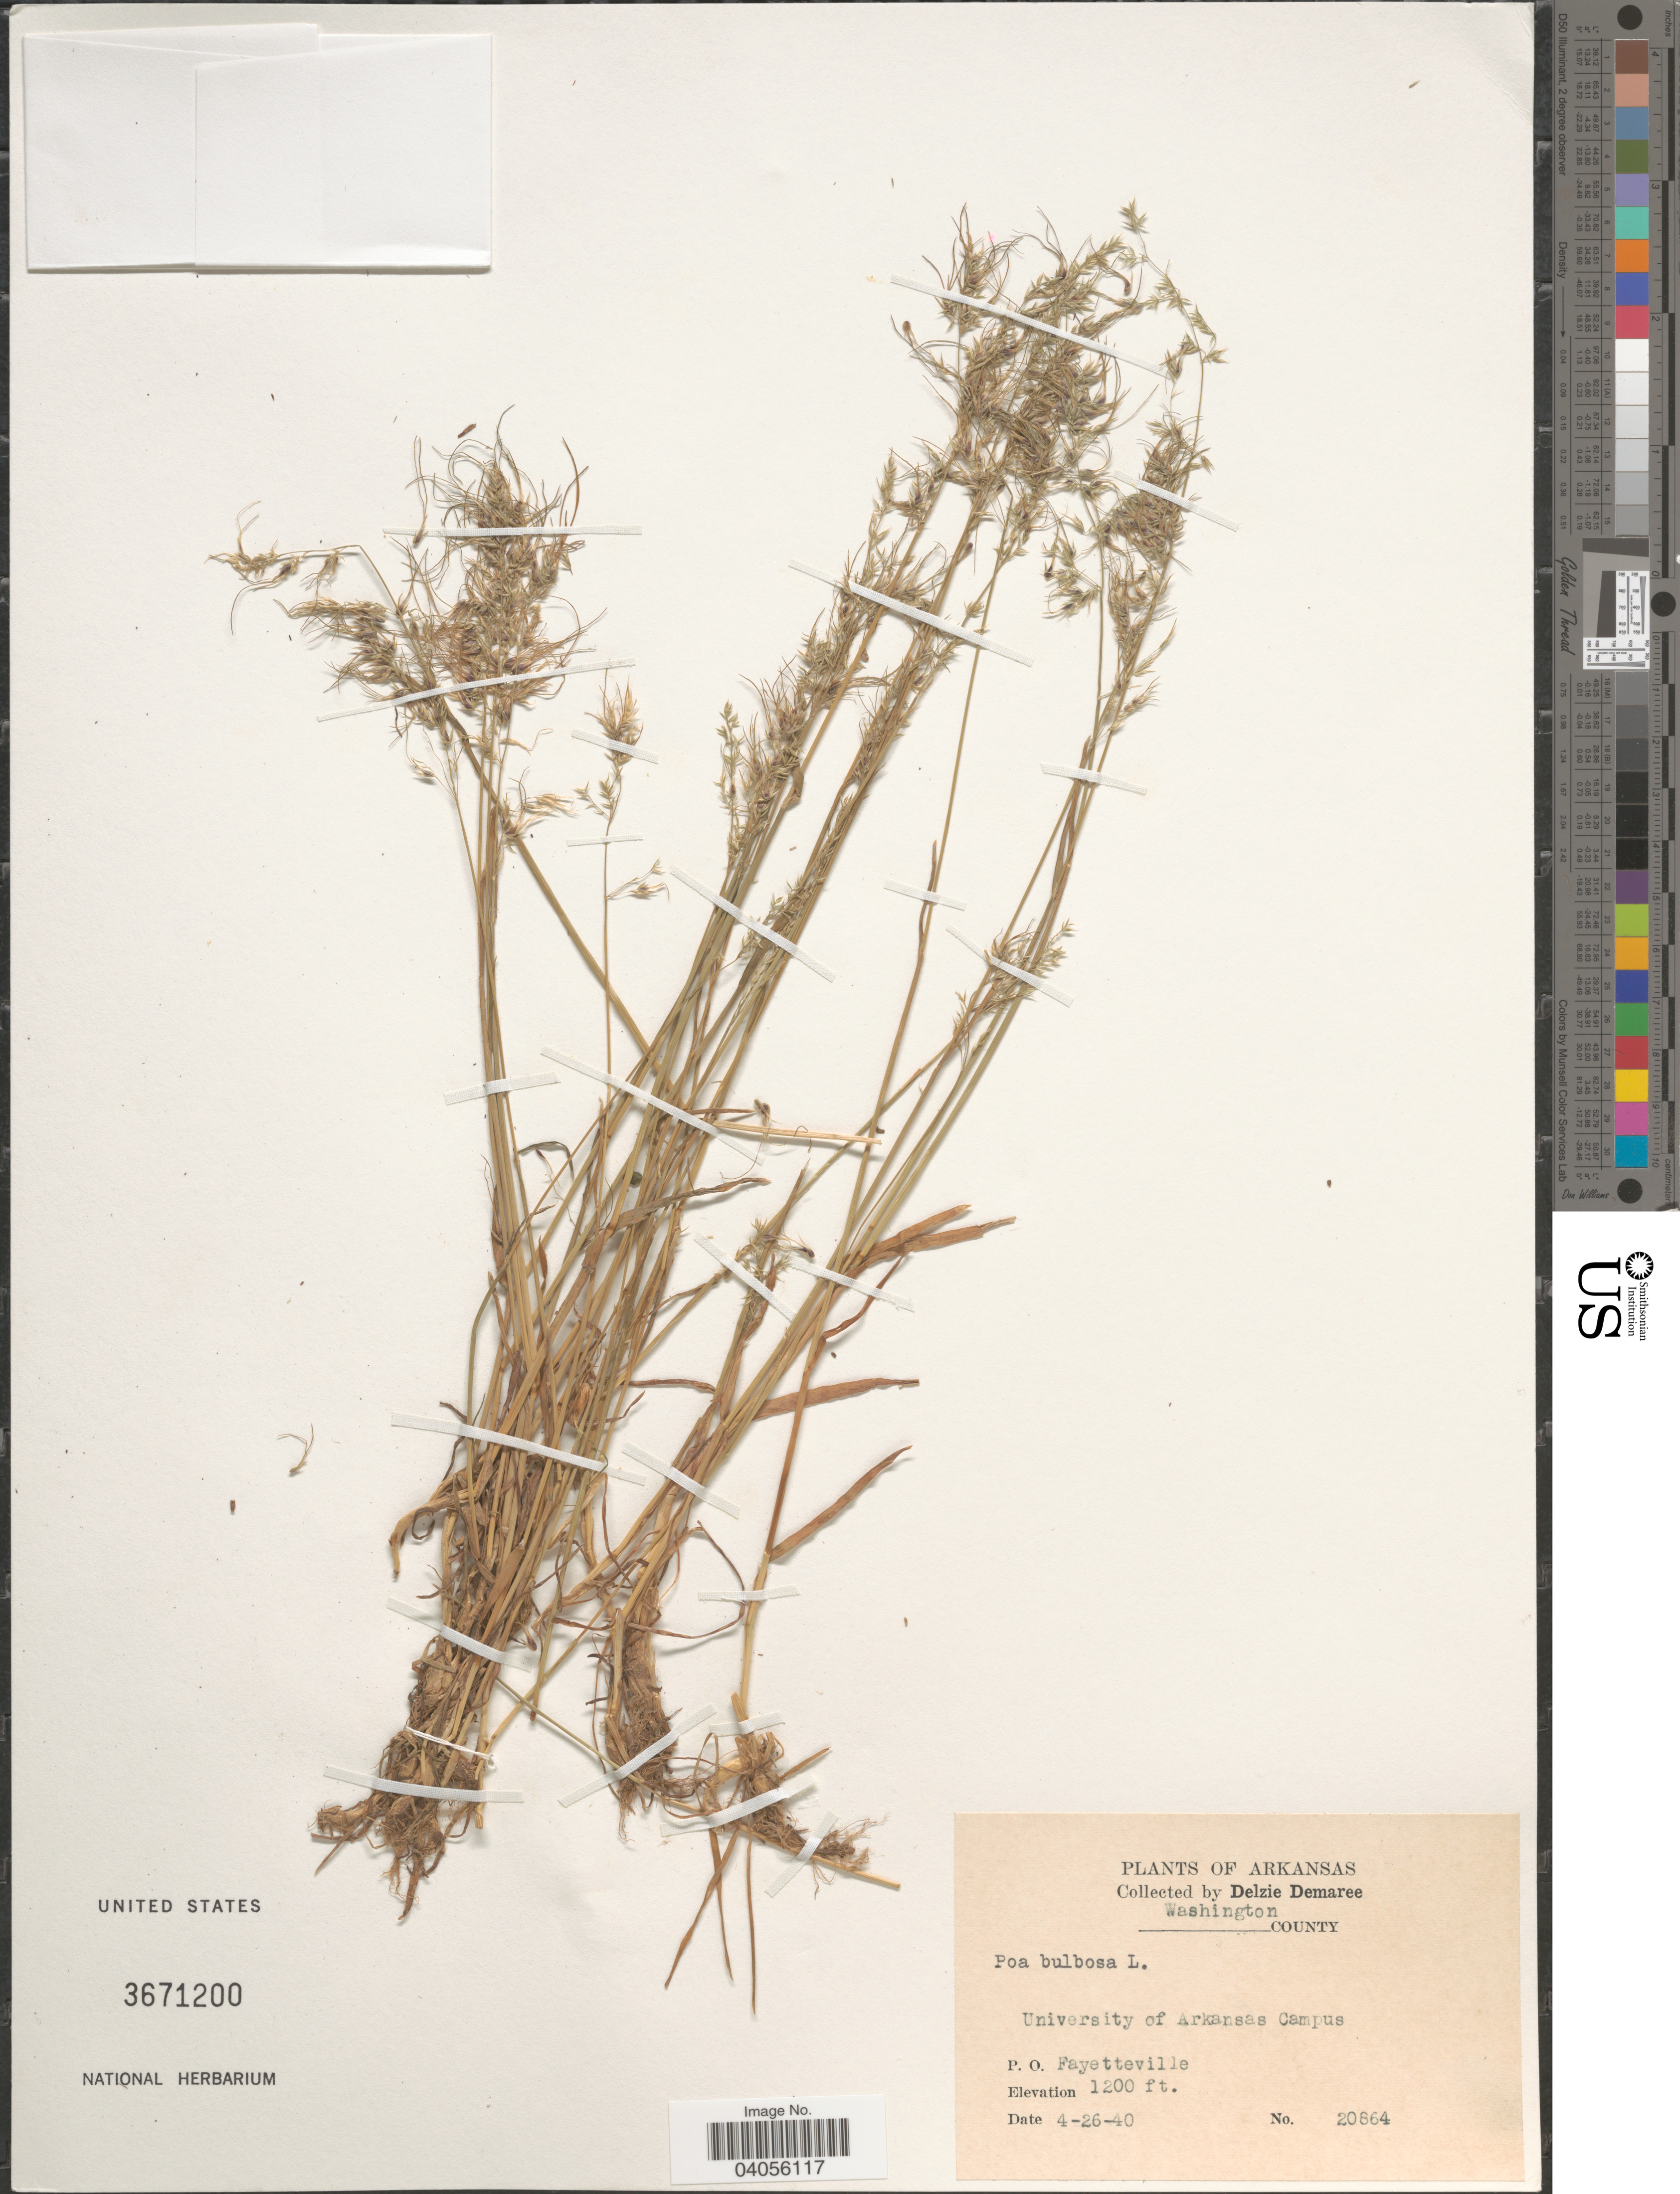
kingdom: Plantae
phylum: Tracheophyta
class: Liliopsida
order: Poales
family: Poaceae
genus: Poa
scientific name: Poa iconia var. iconia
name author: Azn.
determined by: Soreng, Robert J., Research Associate (BOT), Smithsonian Institution - National Museum of Natural History (UNITED STATES)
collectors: D. Demaree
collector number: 20864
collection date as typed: Transcribed d/m/y: 26/4/40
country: United States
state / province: Arkansas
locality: Washington County. University of Arkansas Campus. P. O. Fayetteville.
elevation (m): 366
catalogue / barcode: US 3671200